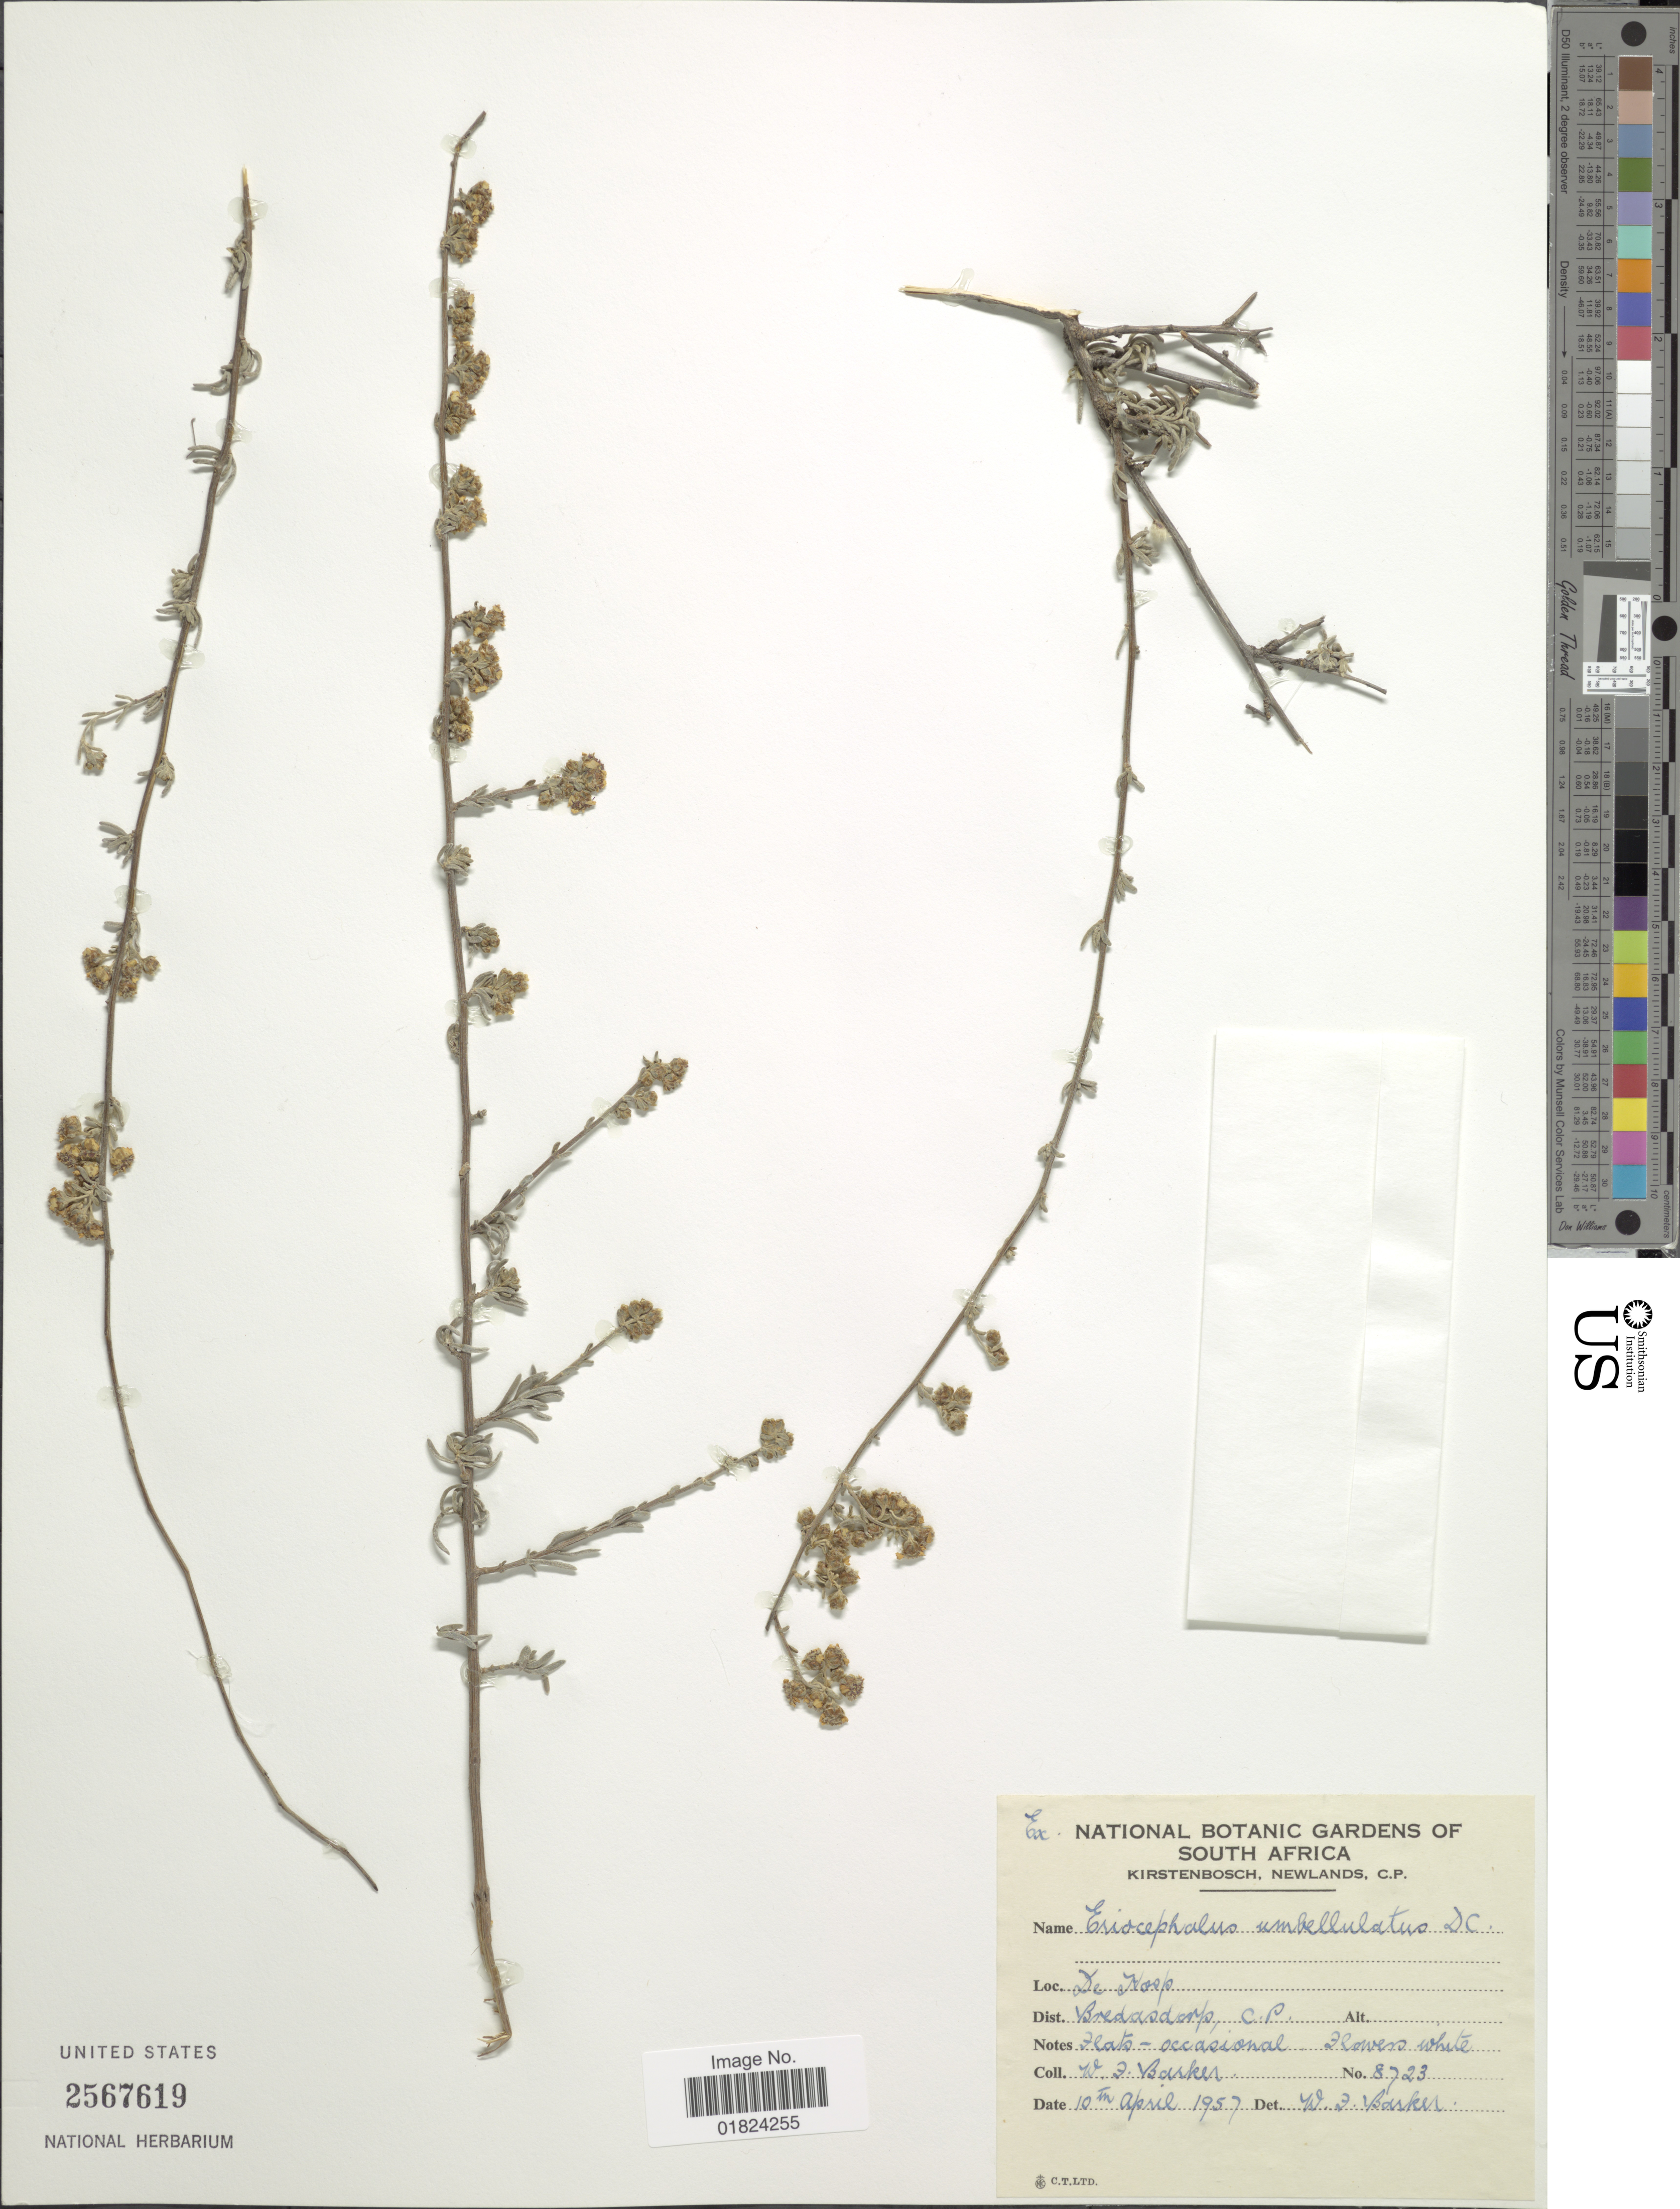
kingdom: Plantae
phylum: Tracheophyta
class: Magnoliopsida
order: Asterales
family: Asteraceae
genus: Eriocephalus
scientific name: Eriocephalus africanus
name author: L.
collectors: W. F. Barker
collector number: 8723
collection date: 1957-04-10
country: South Africa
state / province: Western Cape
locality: De Hoop, Dist. Bredasdorp.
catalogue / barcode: US 2567619